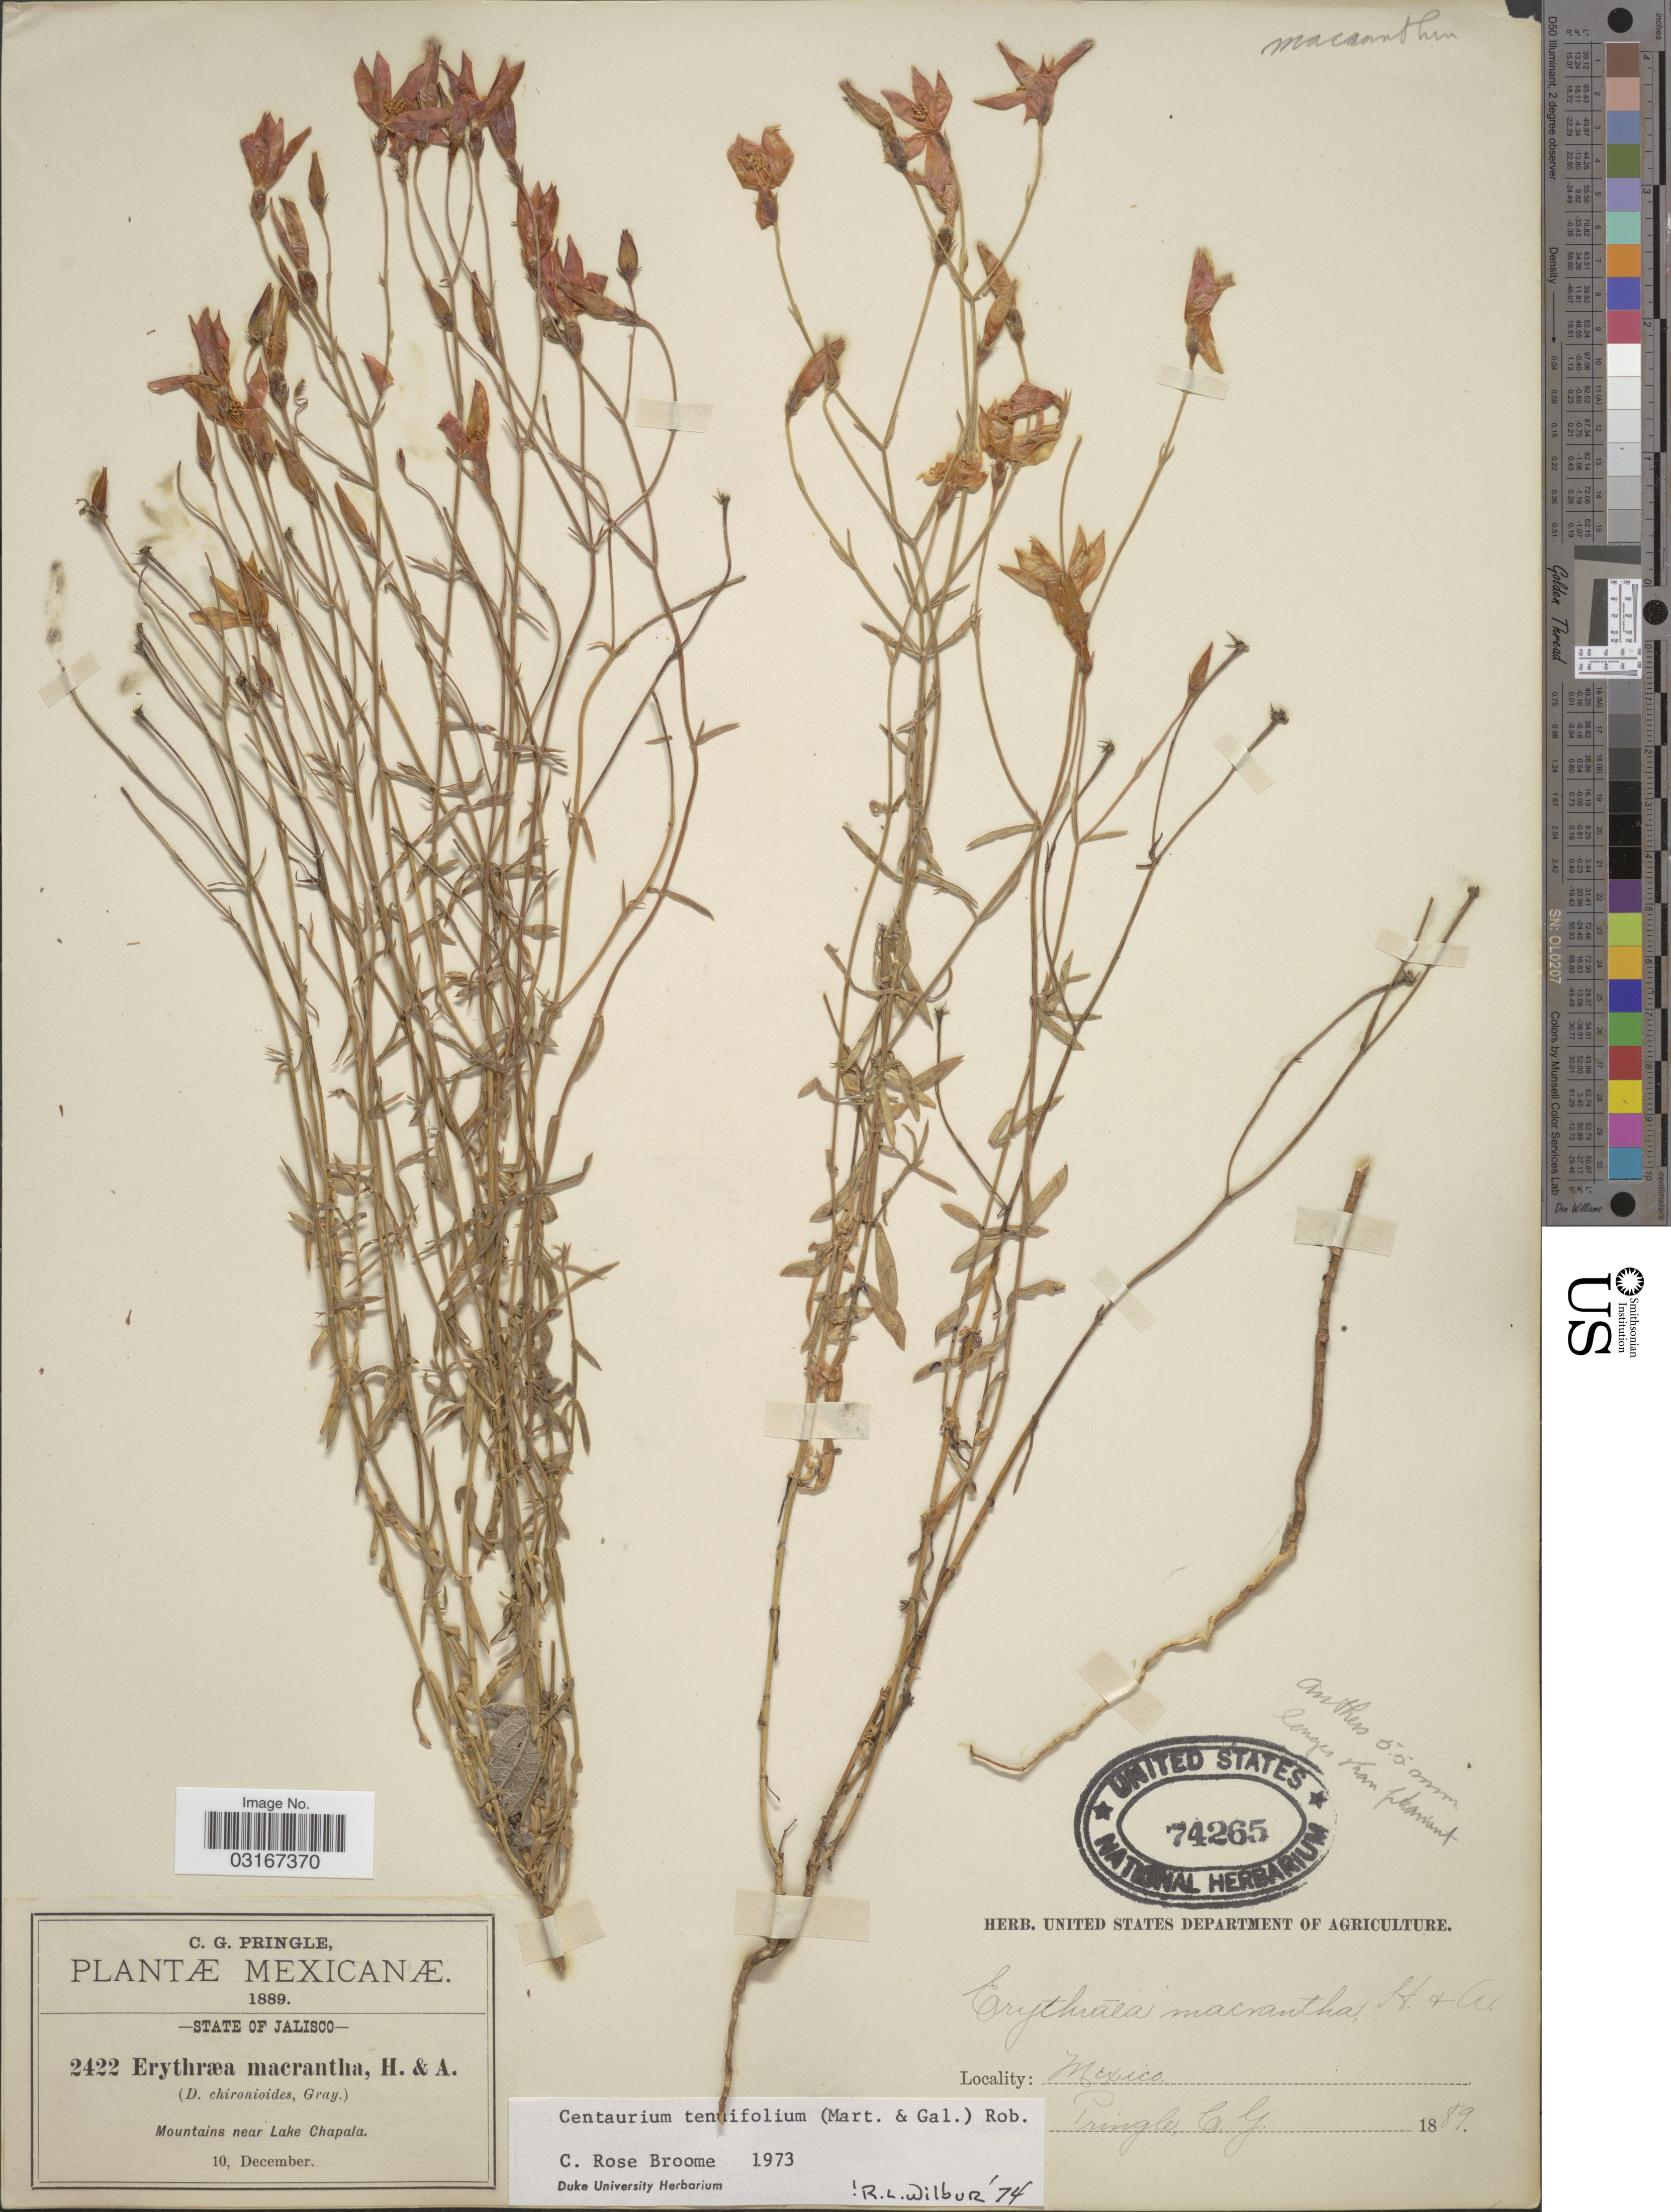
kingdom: Plantae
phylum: Tracheophyta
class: Magnoliopsida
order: Gentianales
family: Gentianaceae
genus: Centaurium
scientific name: Centaurium tenuifolium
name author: (M. Martens) B.L. Rob.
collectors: C. G. Pringle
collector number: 2422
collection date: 1899-12-10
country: Mexico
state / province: Jalisco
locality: Mountains near Lake Chapala.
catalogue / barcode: US 74265